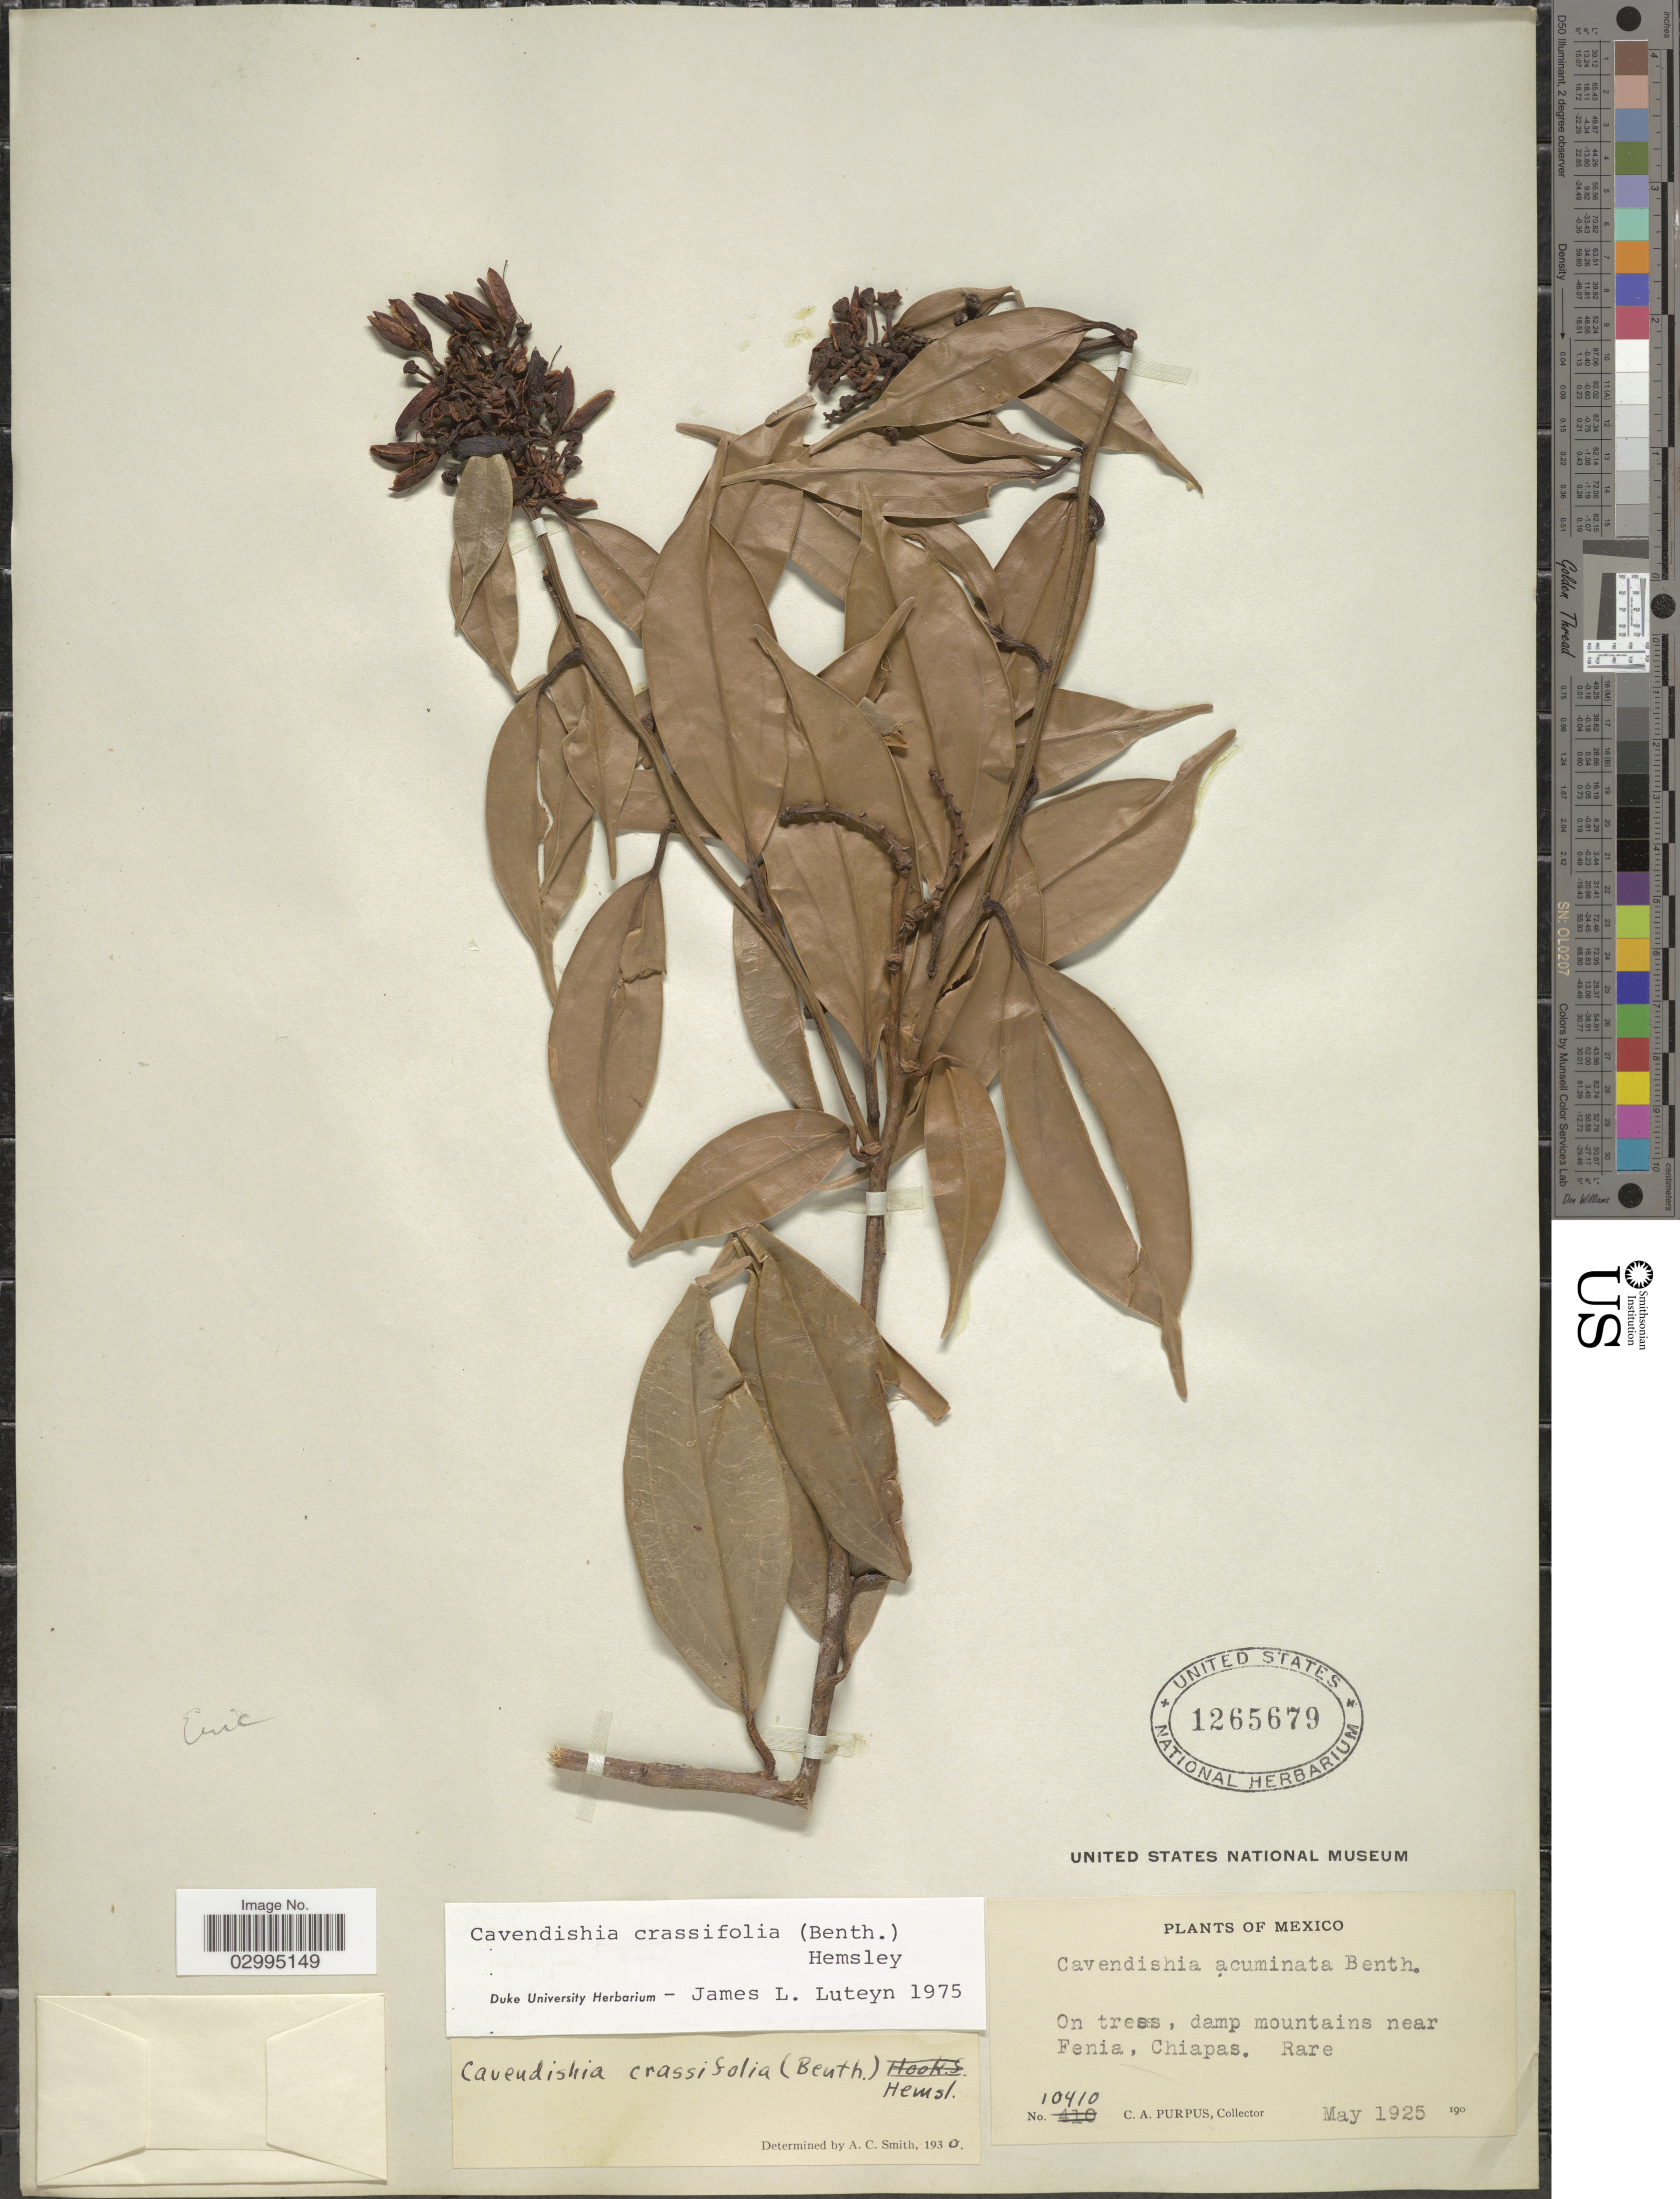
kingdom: Plantae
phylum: Tracheophyta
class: Magnoliopsida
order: Ericales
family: Ericaceae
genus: Cavendishia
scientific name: Cavendishia crassifolia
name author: (Benth.) Hemsl.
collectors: C. A. Purpus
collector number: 10410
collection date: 1925-05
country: Mexico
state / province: Chiapas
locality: On trees, damp mountains near Fenia. Rare.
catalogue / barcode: US 1265679